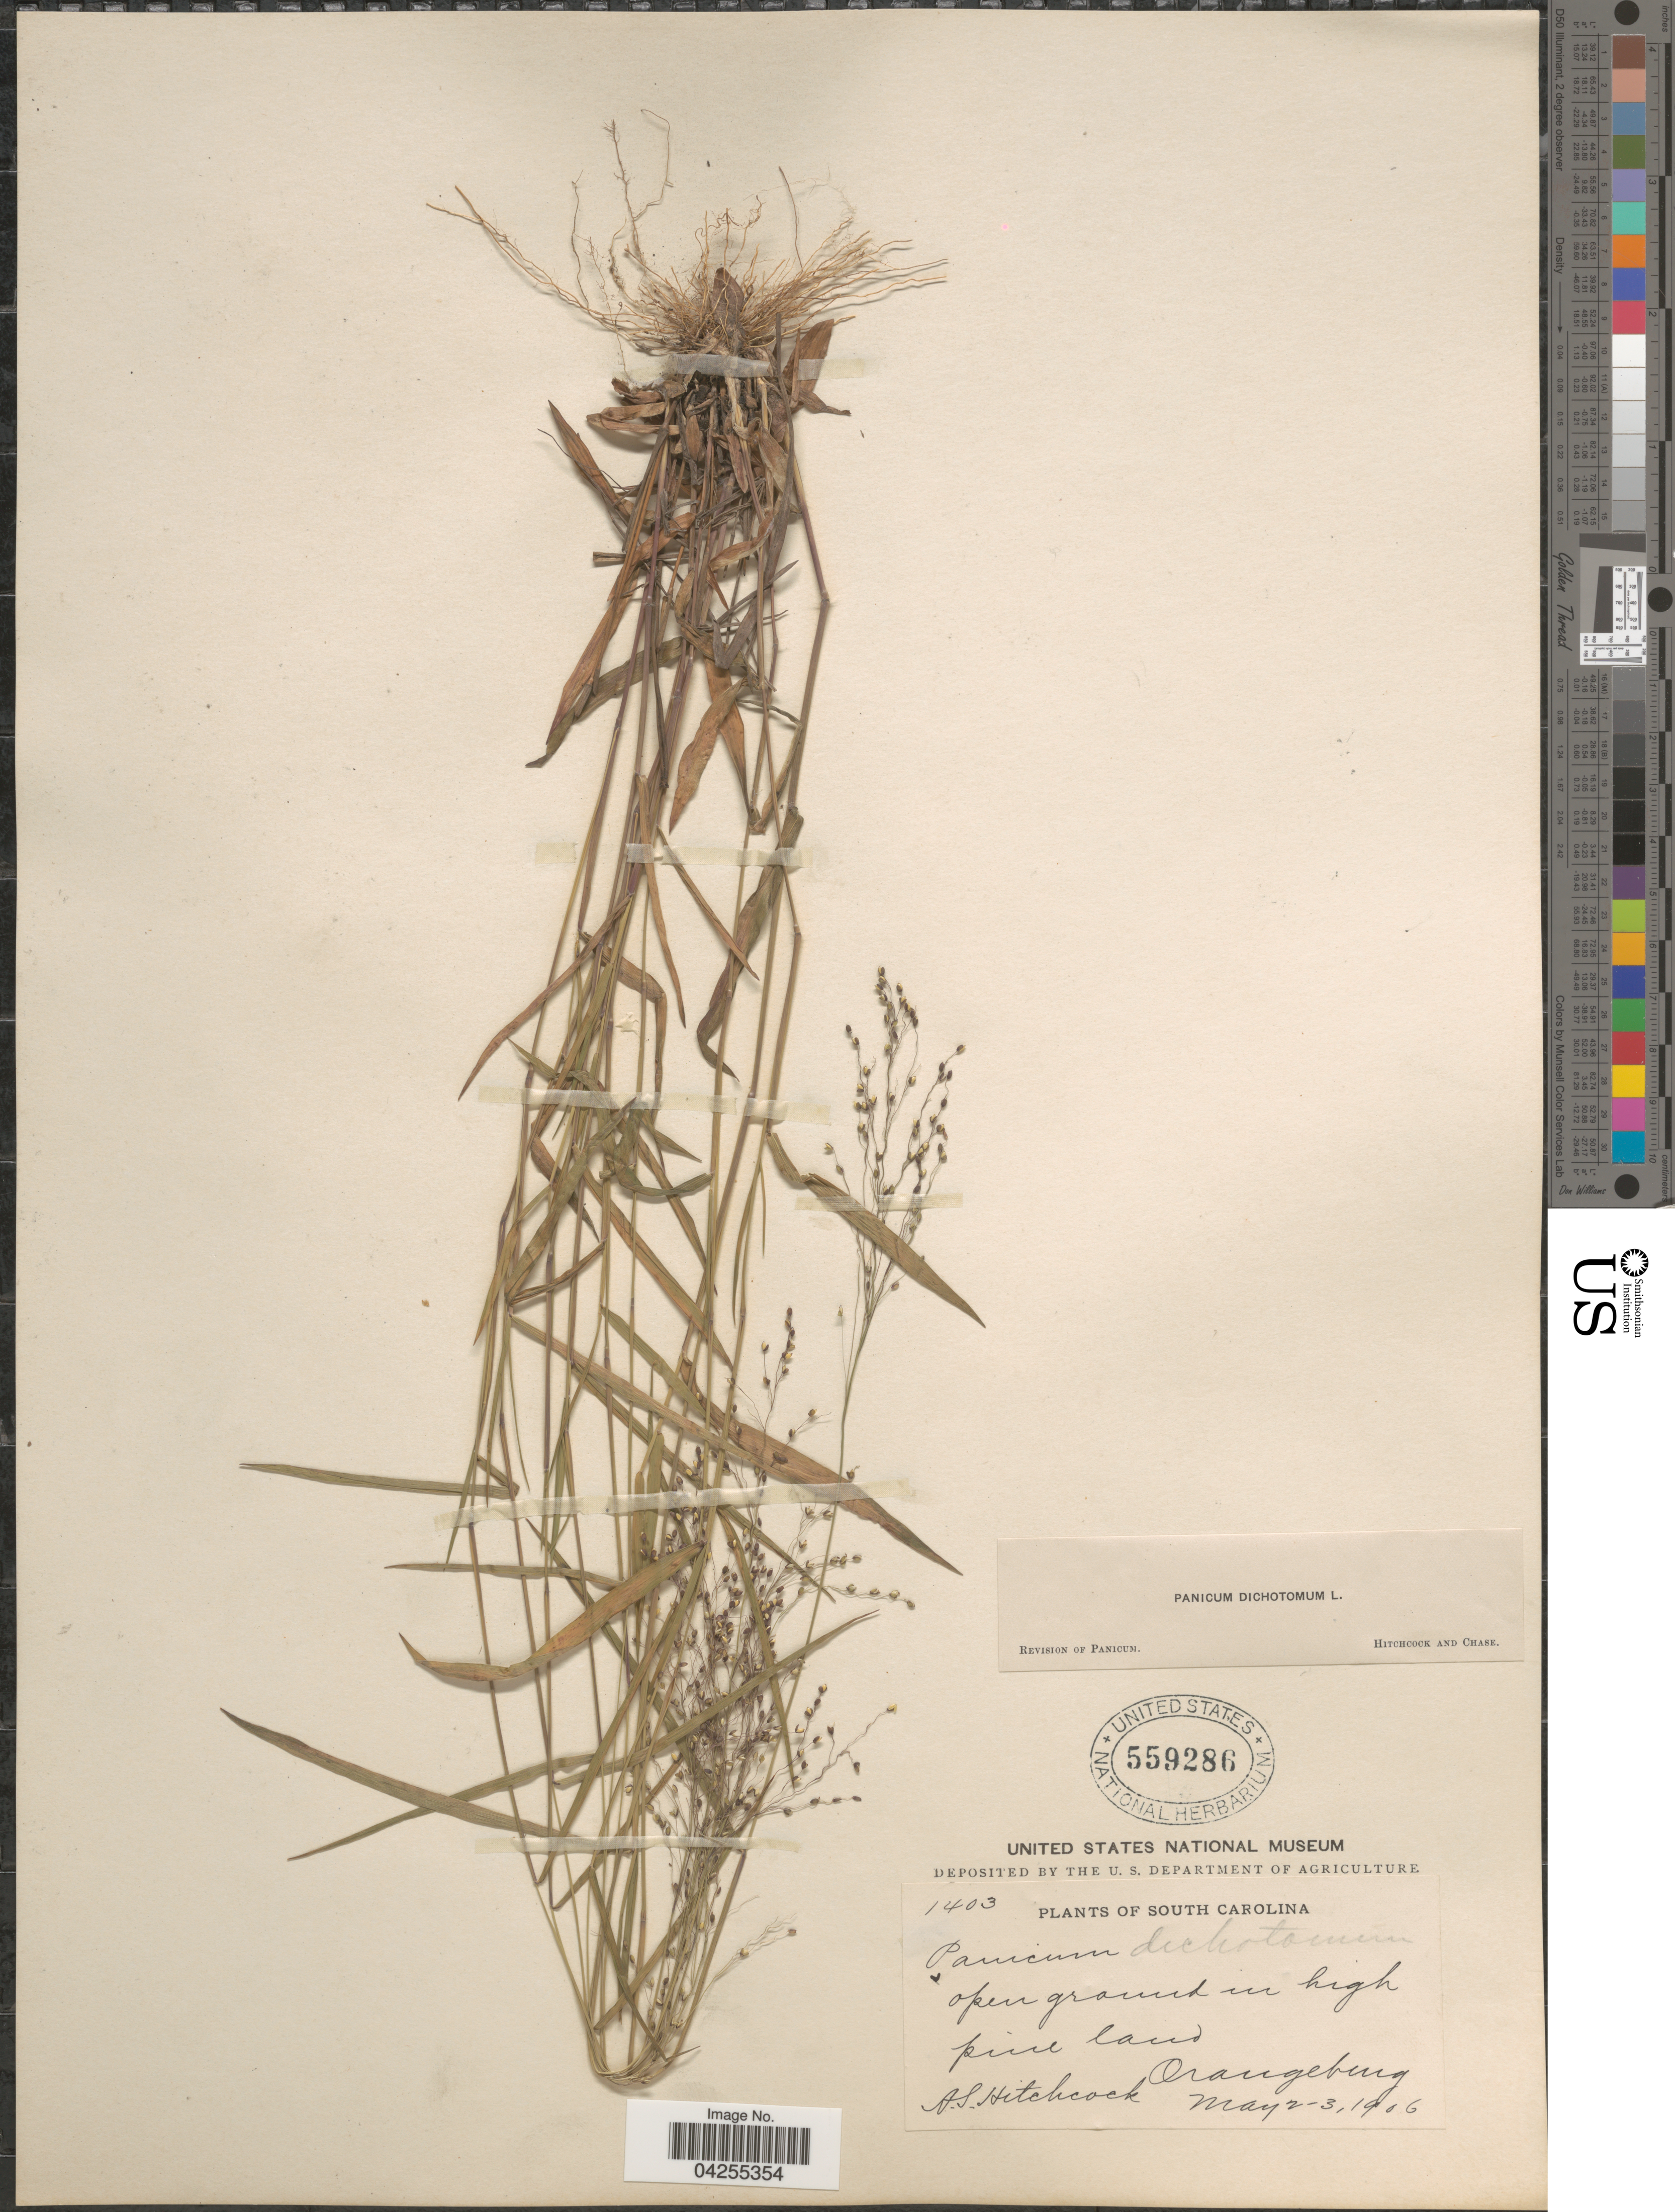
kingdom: Plantae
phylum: Tracheophyta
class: Liliopsida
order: Poales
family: Poaceae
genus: Dichanthelium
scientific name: Dichanthelium dichotomum var. dichotomum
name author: (L.) Gould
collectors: A. S. Hitchcock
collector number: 1403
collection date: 1906-05-02/1906-05-03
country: United States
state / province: South Carolina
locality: Open ground in high pine land. Orangeburg.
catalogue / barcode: US 559286